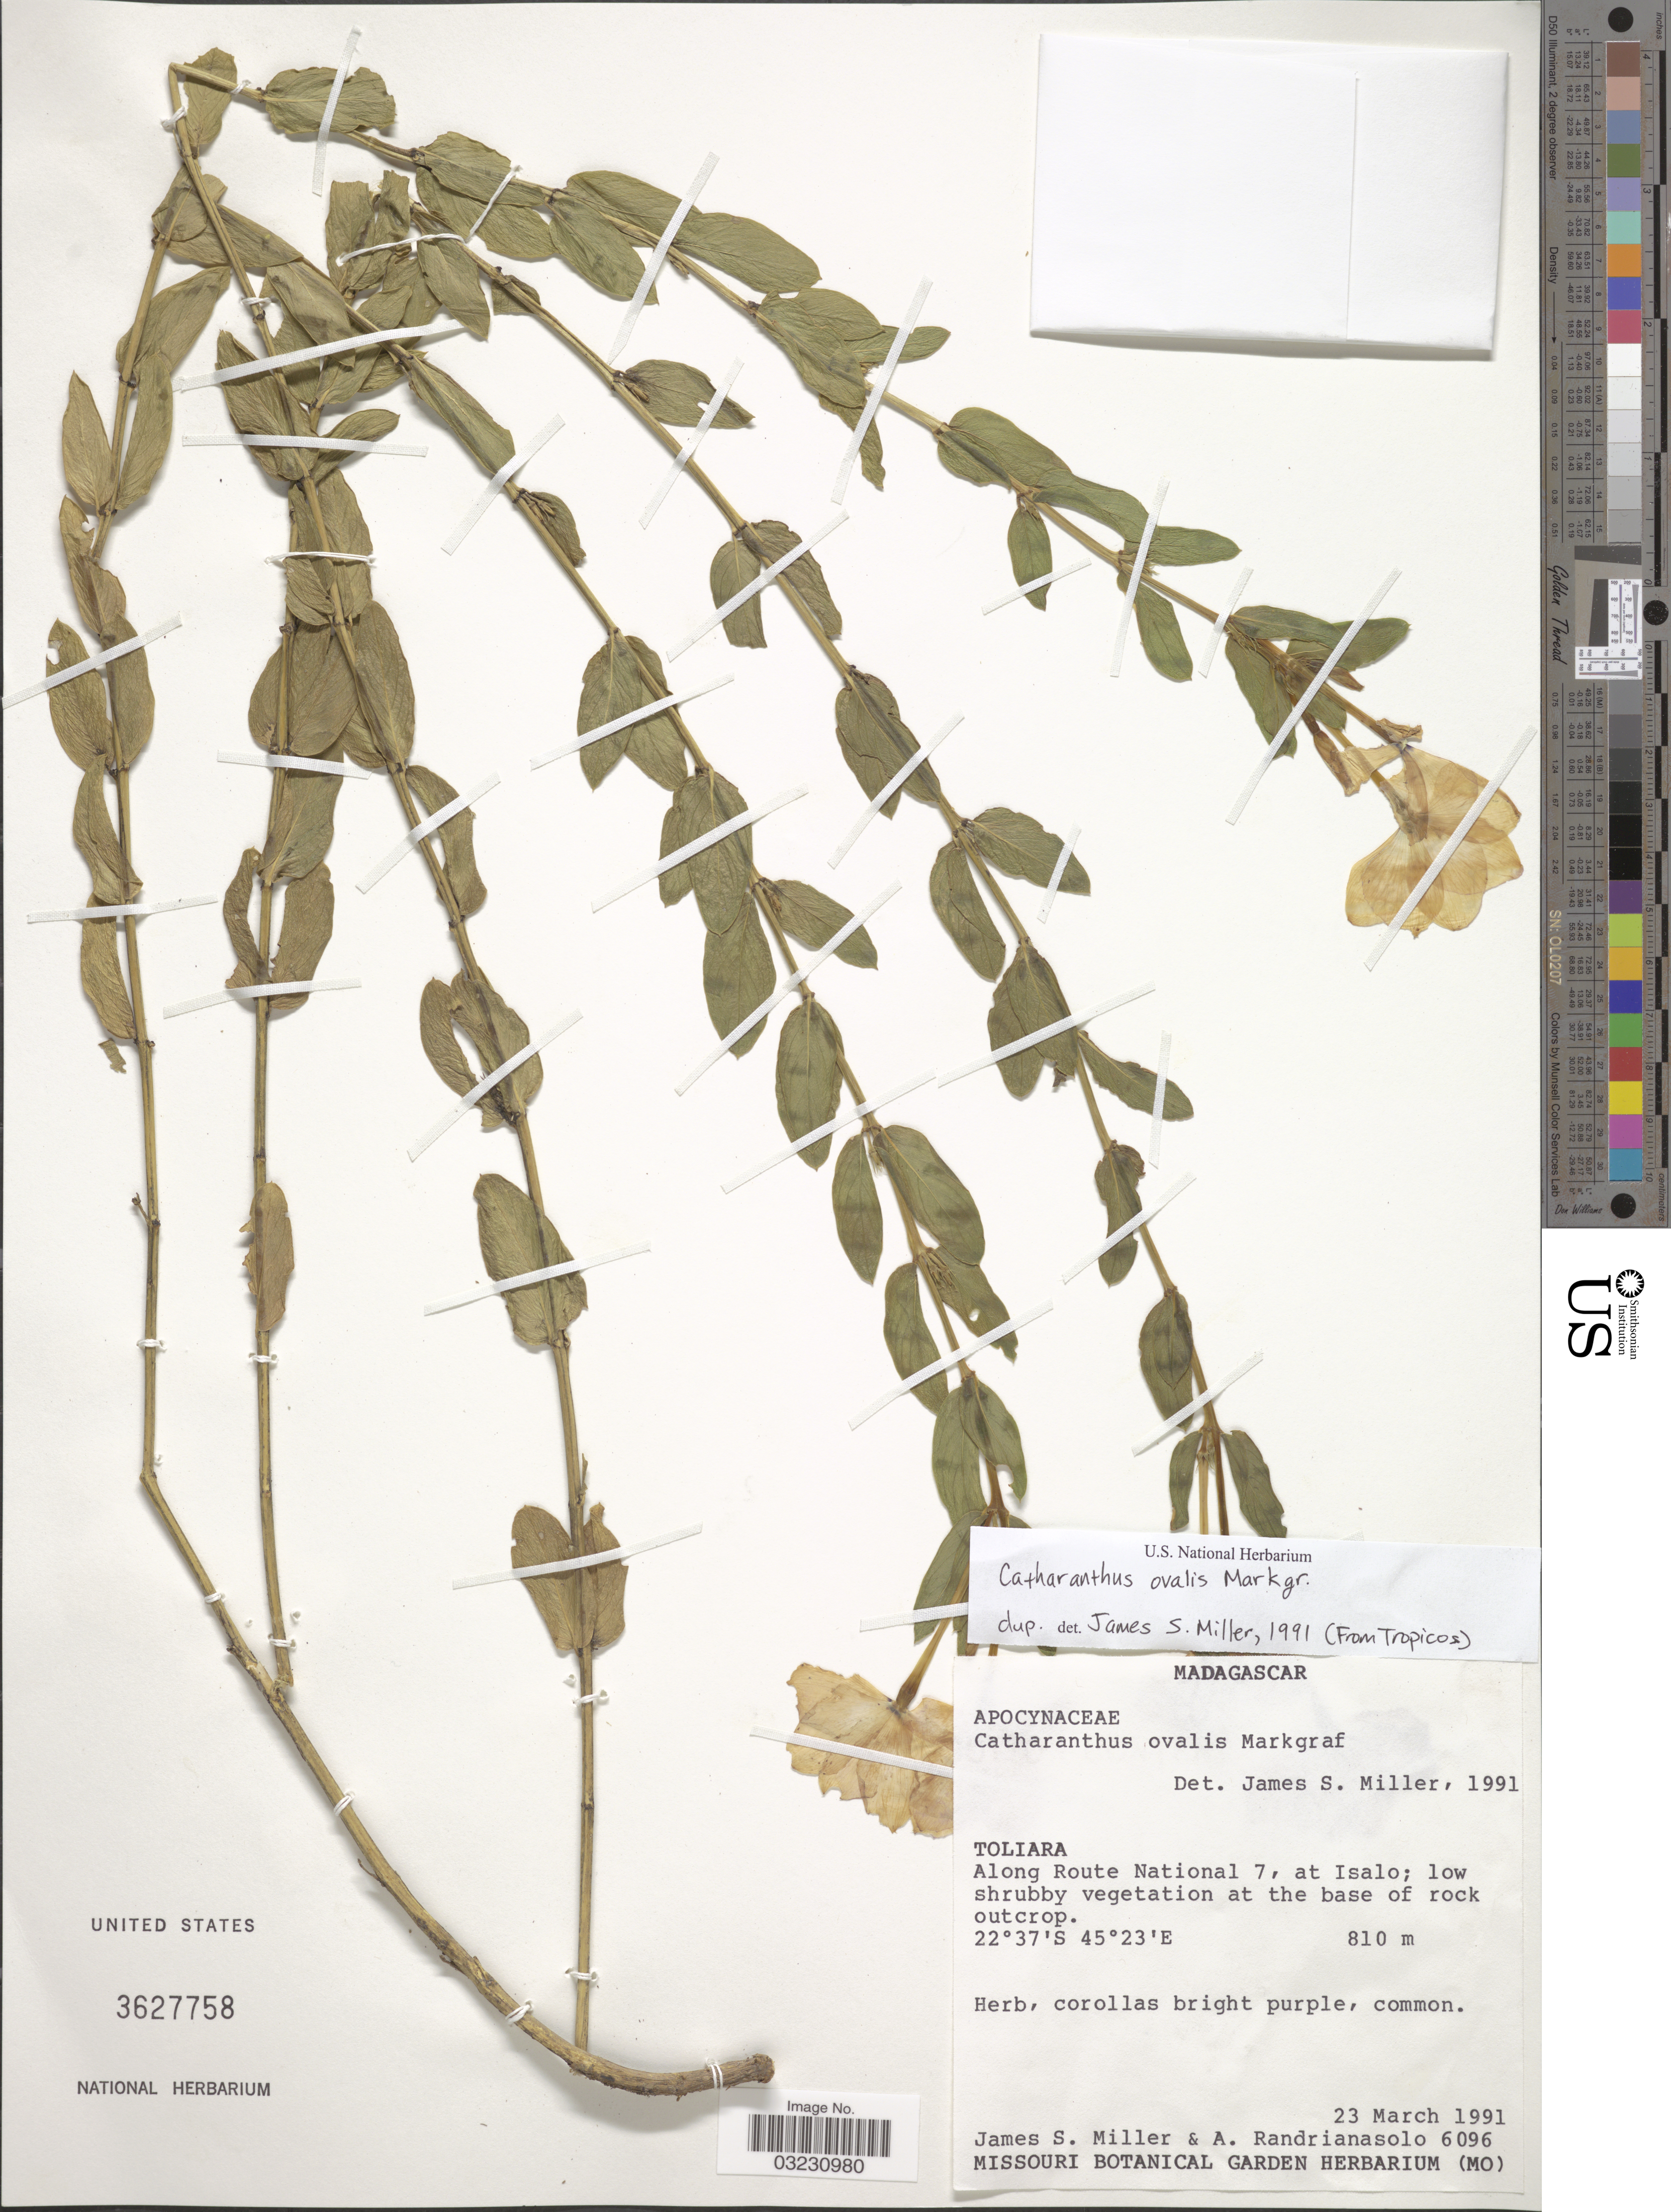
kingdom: Plantae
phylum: Tracheophyta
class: Magnoliopsida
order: Gentianales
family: Apocynaceae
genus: Catharanthus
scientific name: Catharanthus ovalis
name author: Markgr.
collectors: J. S. Miller & A. Randrianasolo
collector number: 6096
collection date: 1991-03-23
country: Madagascar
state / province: Ihorombe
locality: Along Route National 7, at Isalo.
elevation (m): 810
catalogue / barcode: US 3627758